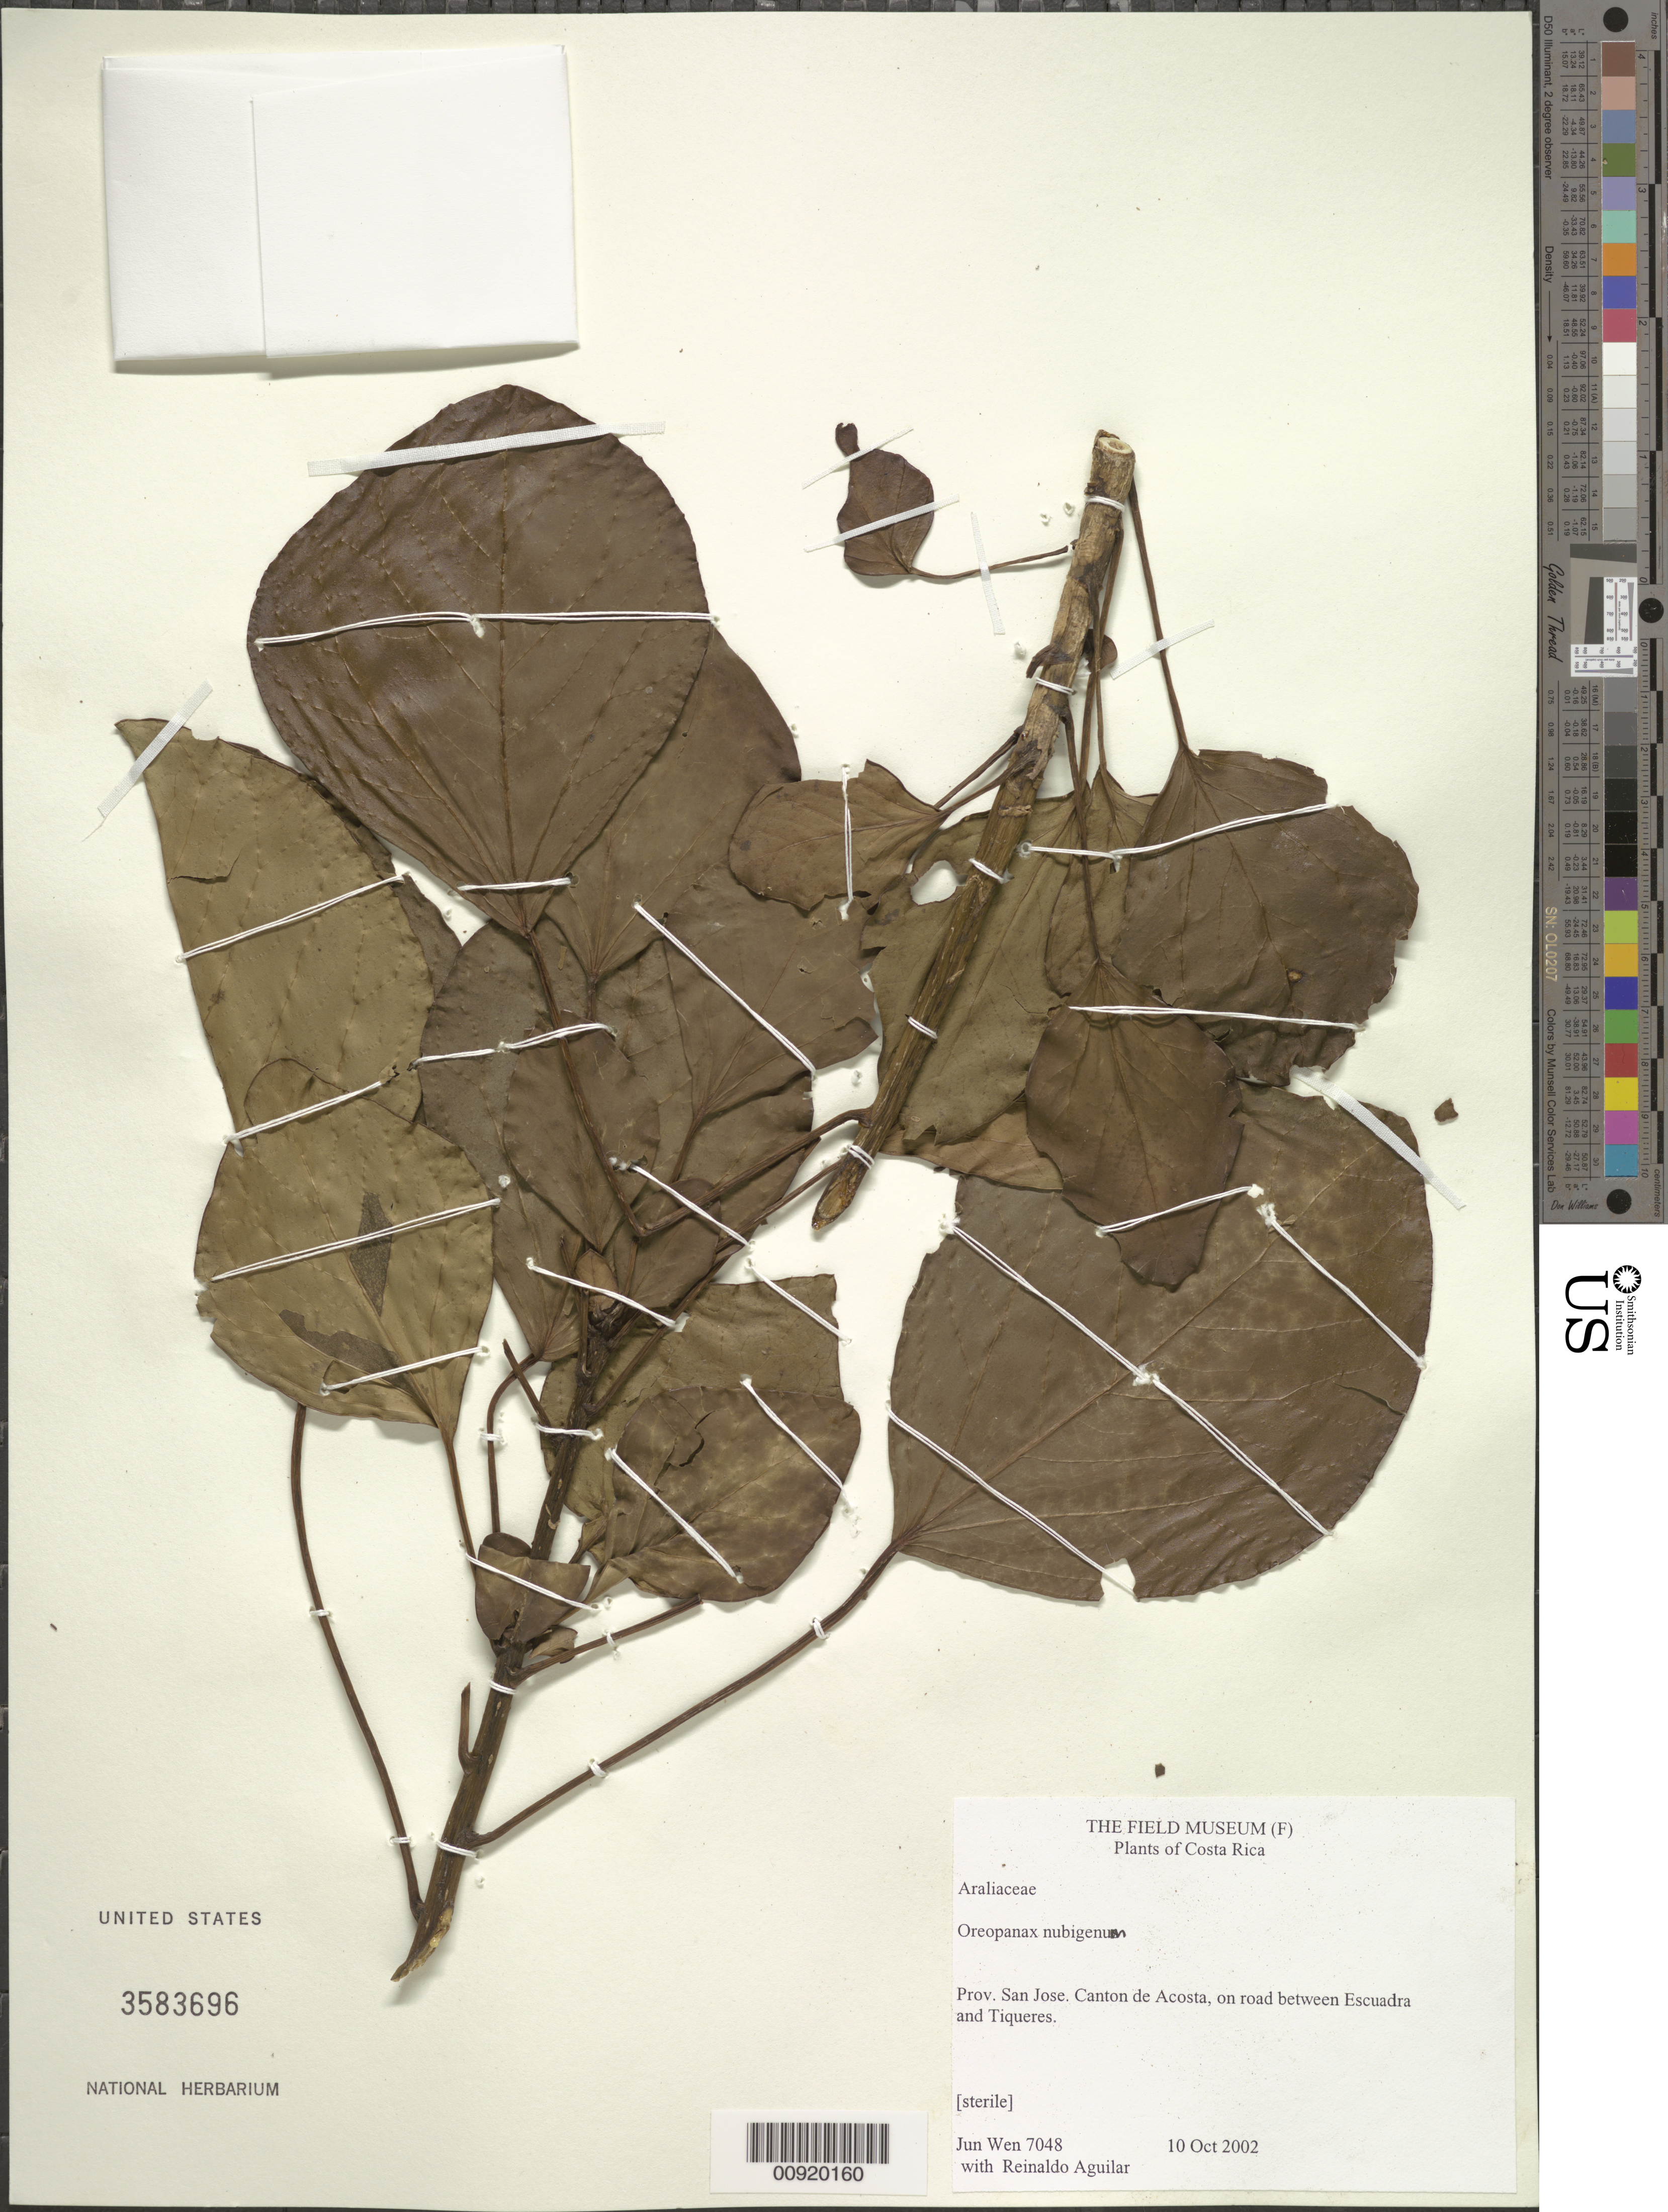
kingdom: Plantae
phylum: Tracheophyta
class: Magnoliopsida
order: Apiales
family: Araliaceae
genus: Oreopanax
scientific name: Oreopanax nubigenus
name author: Standl.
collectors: J. Wen & R. Aguilar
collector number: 7048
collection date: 2002-10-10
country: Costa Rica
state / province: San Jose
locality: Canton de Acosta, on road between Escuadra and Tiqueres.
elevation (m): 1530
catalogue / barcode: US 3583696